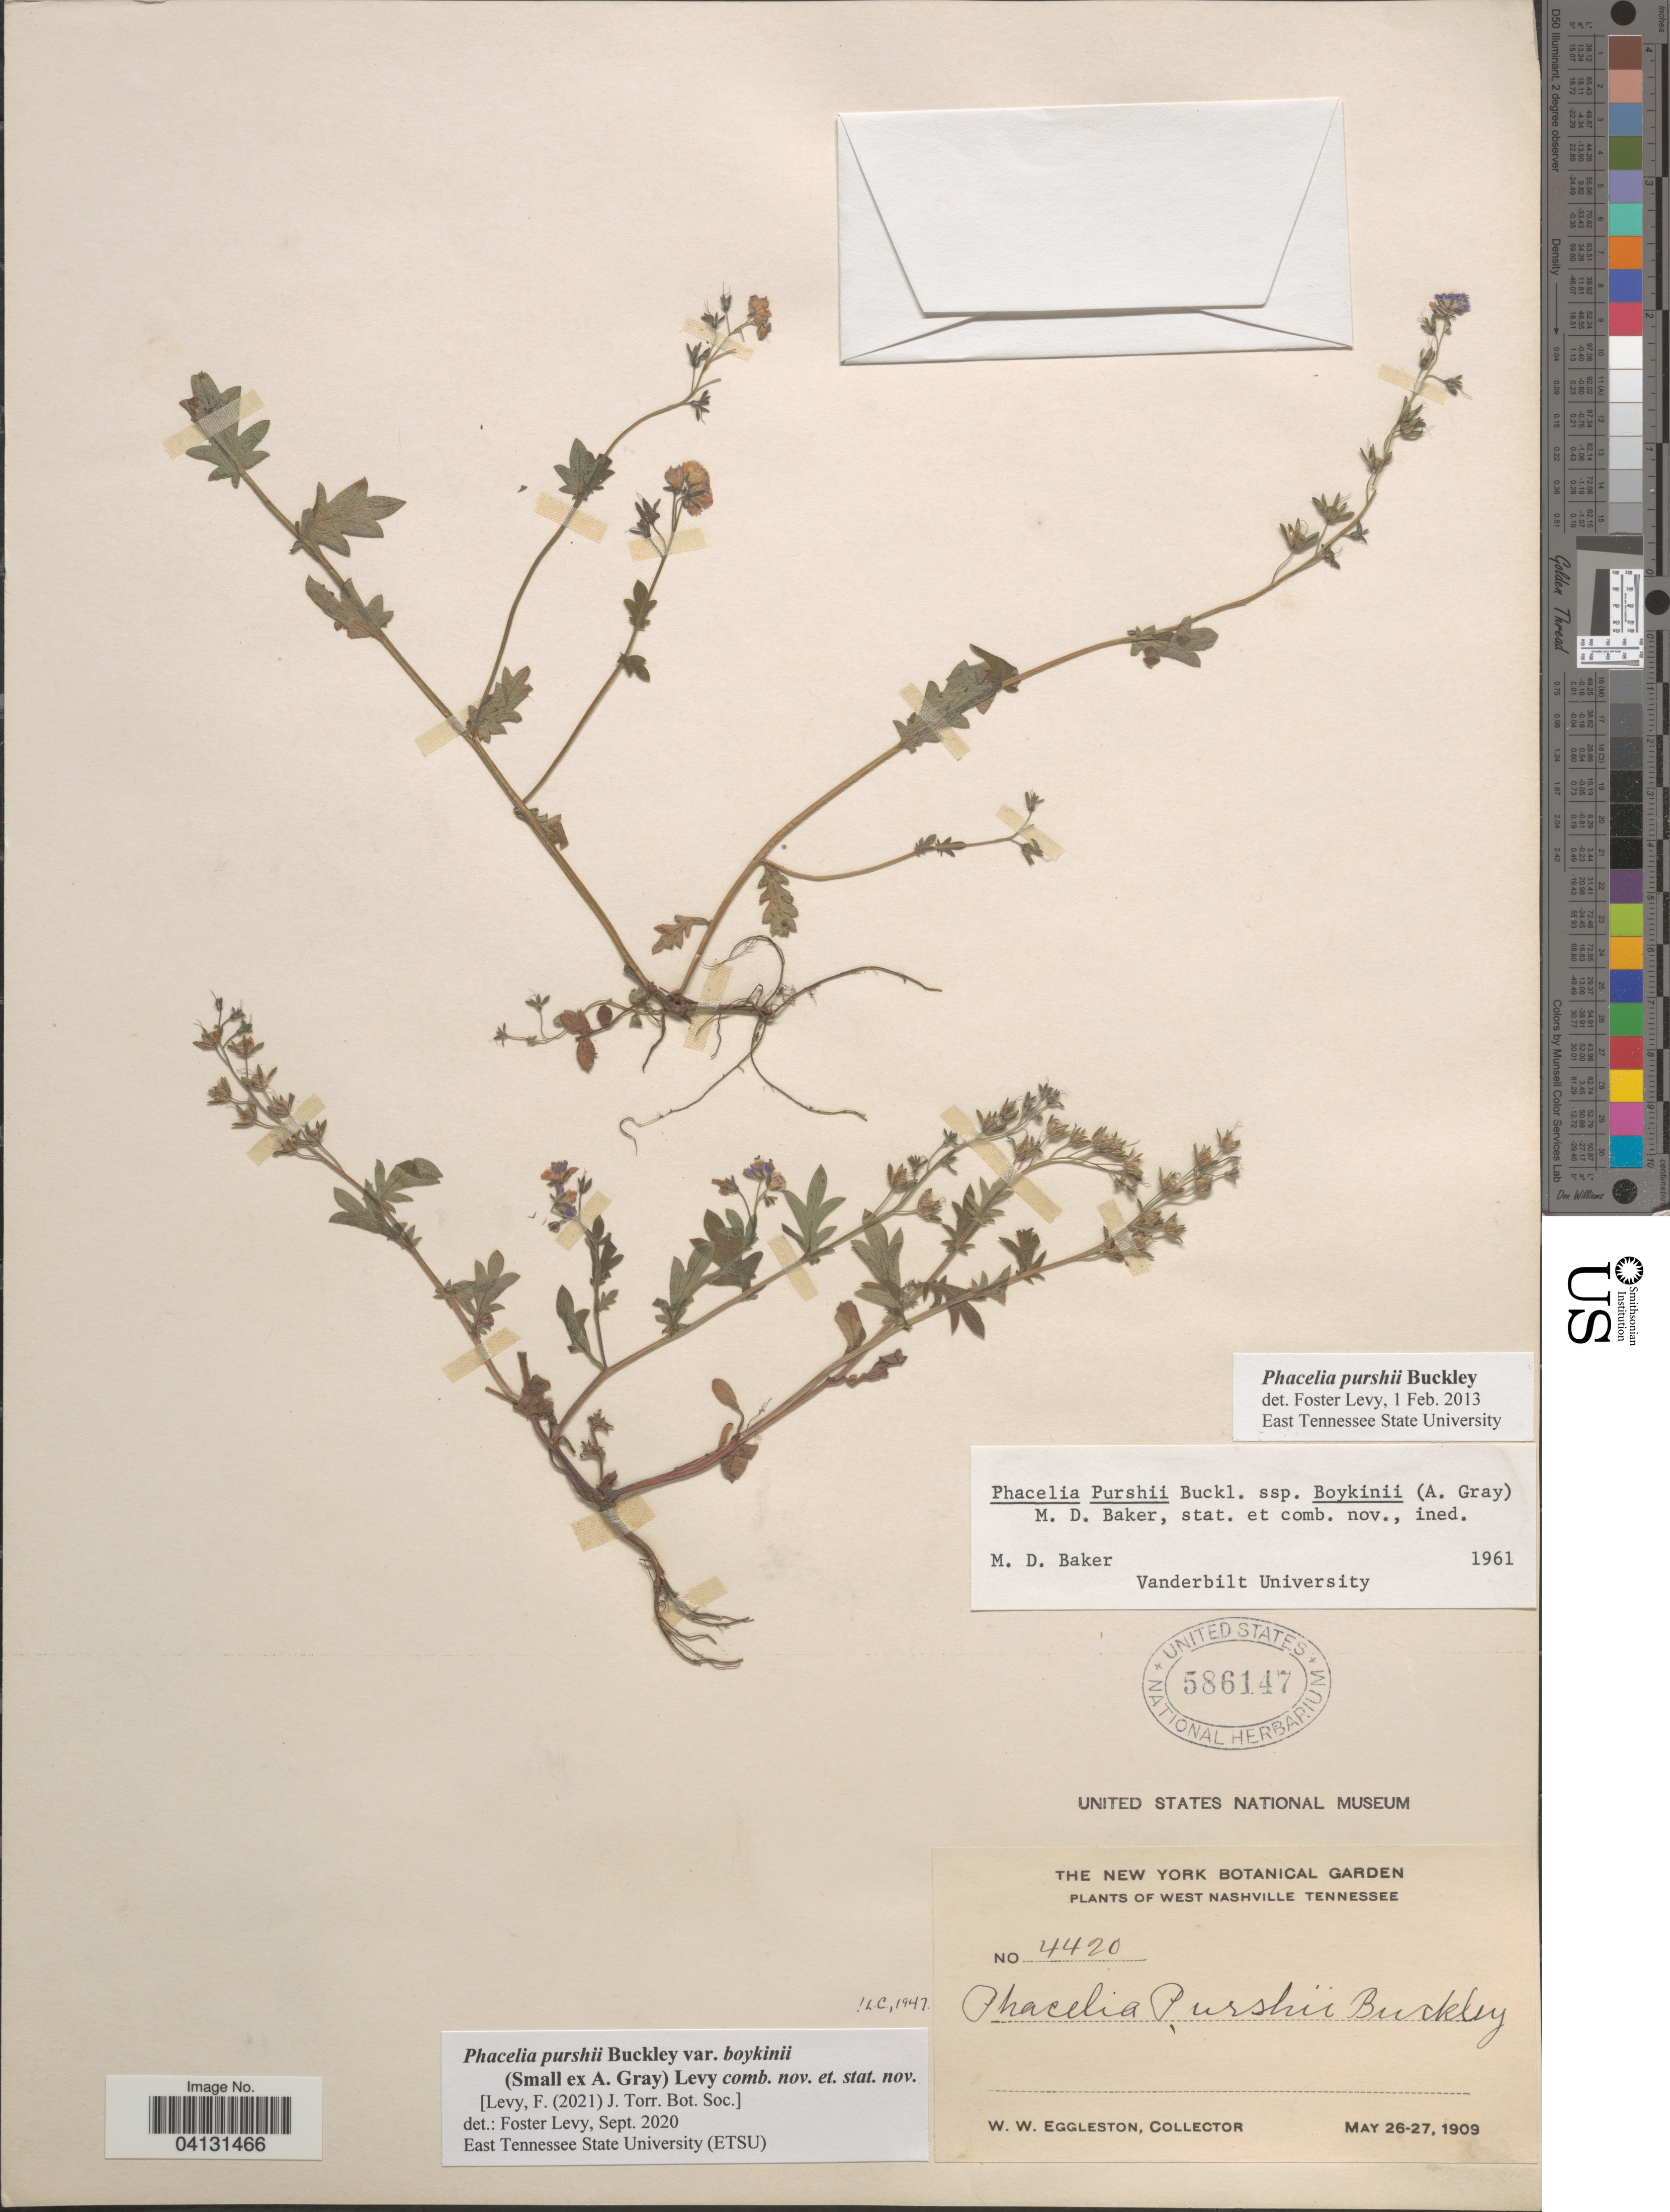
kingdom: Plantae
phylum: Tracheophyta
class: Magnoliopsida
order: Boraginales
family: Hydrophyllaceae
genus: Phacelia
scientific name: Phacelia purshii var. boykinii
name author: (Small ex A. Gray) Levy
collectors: W. W. Eggleston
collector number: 4420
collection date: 1909-05-26/1909-05-27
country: United States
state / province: Tennessee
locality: West Nashville.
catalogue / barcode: US 586147